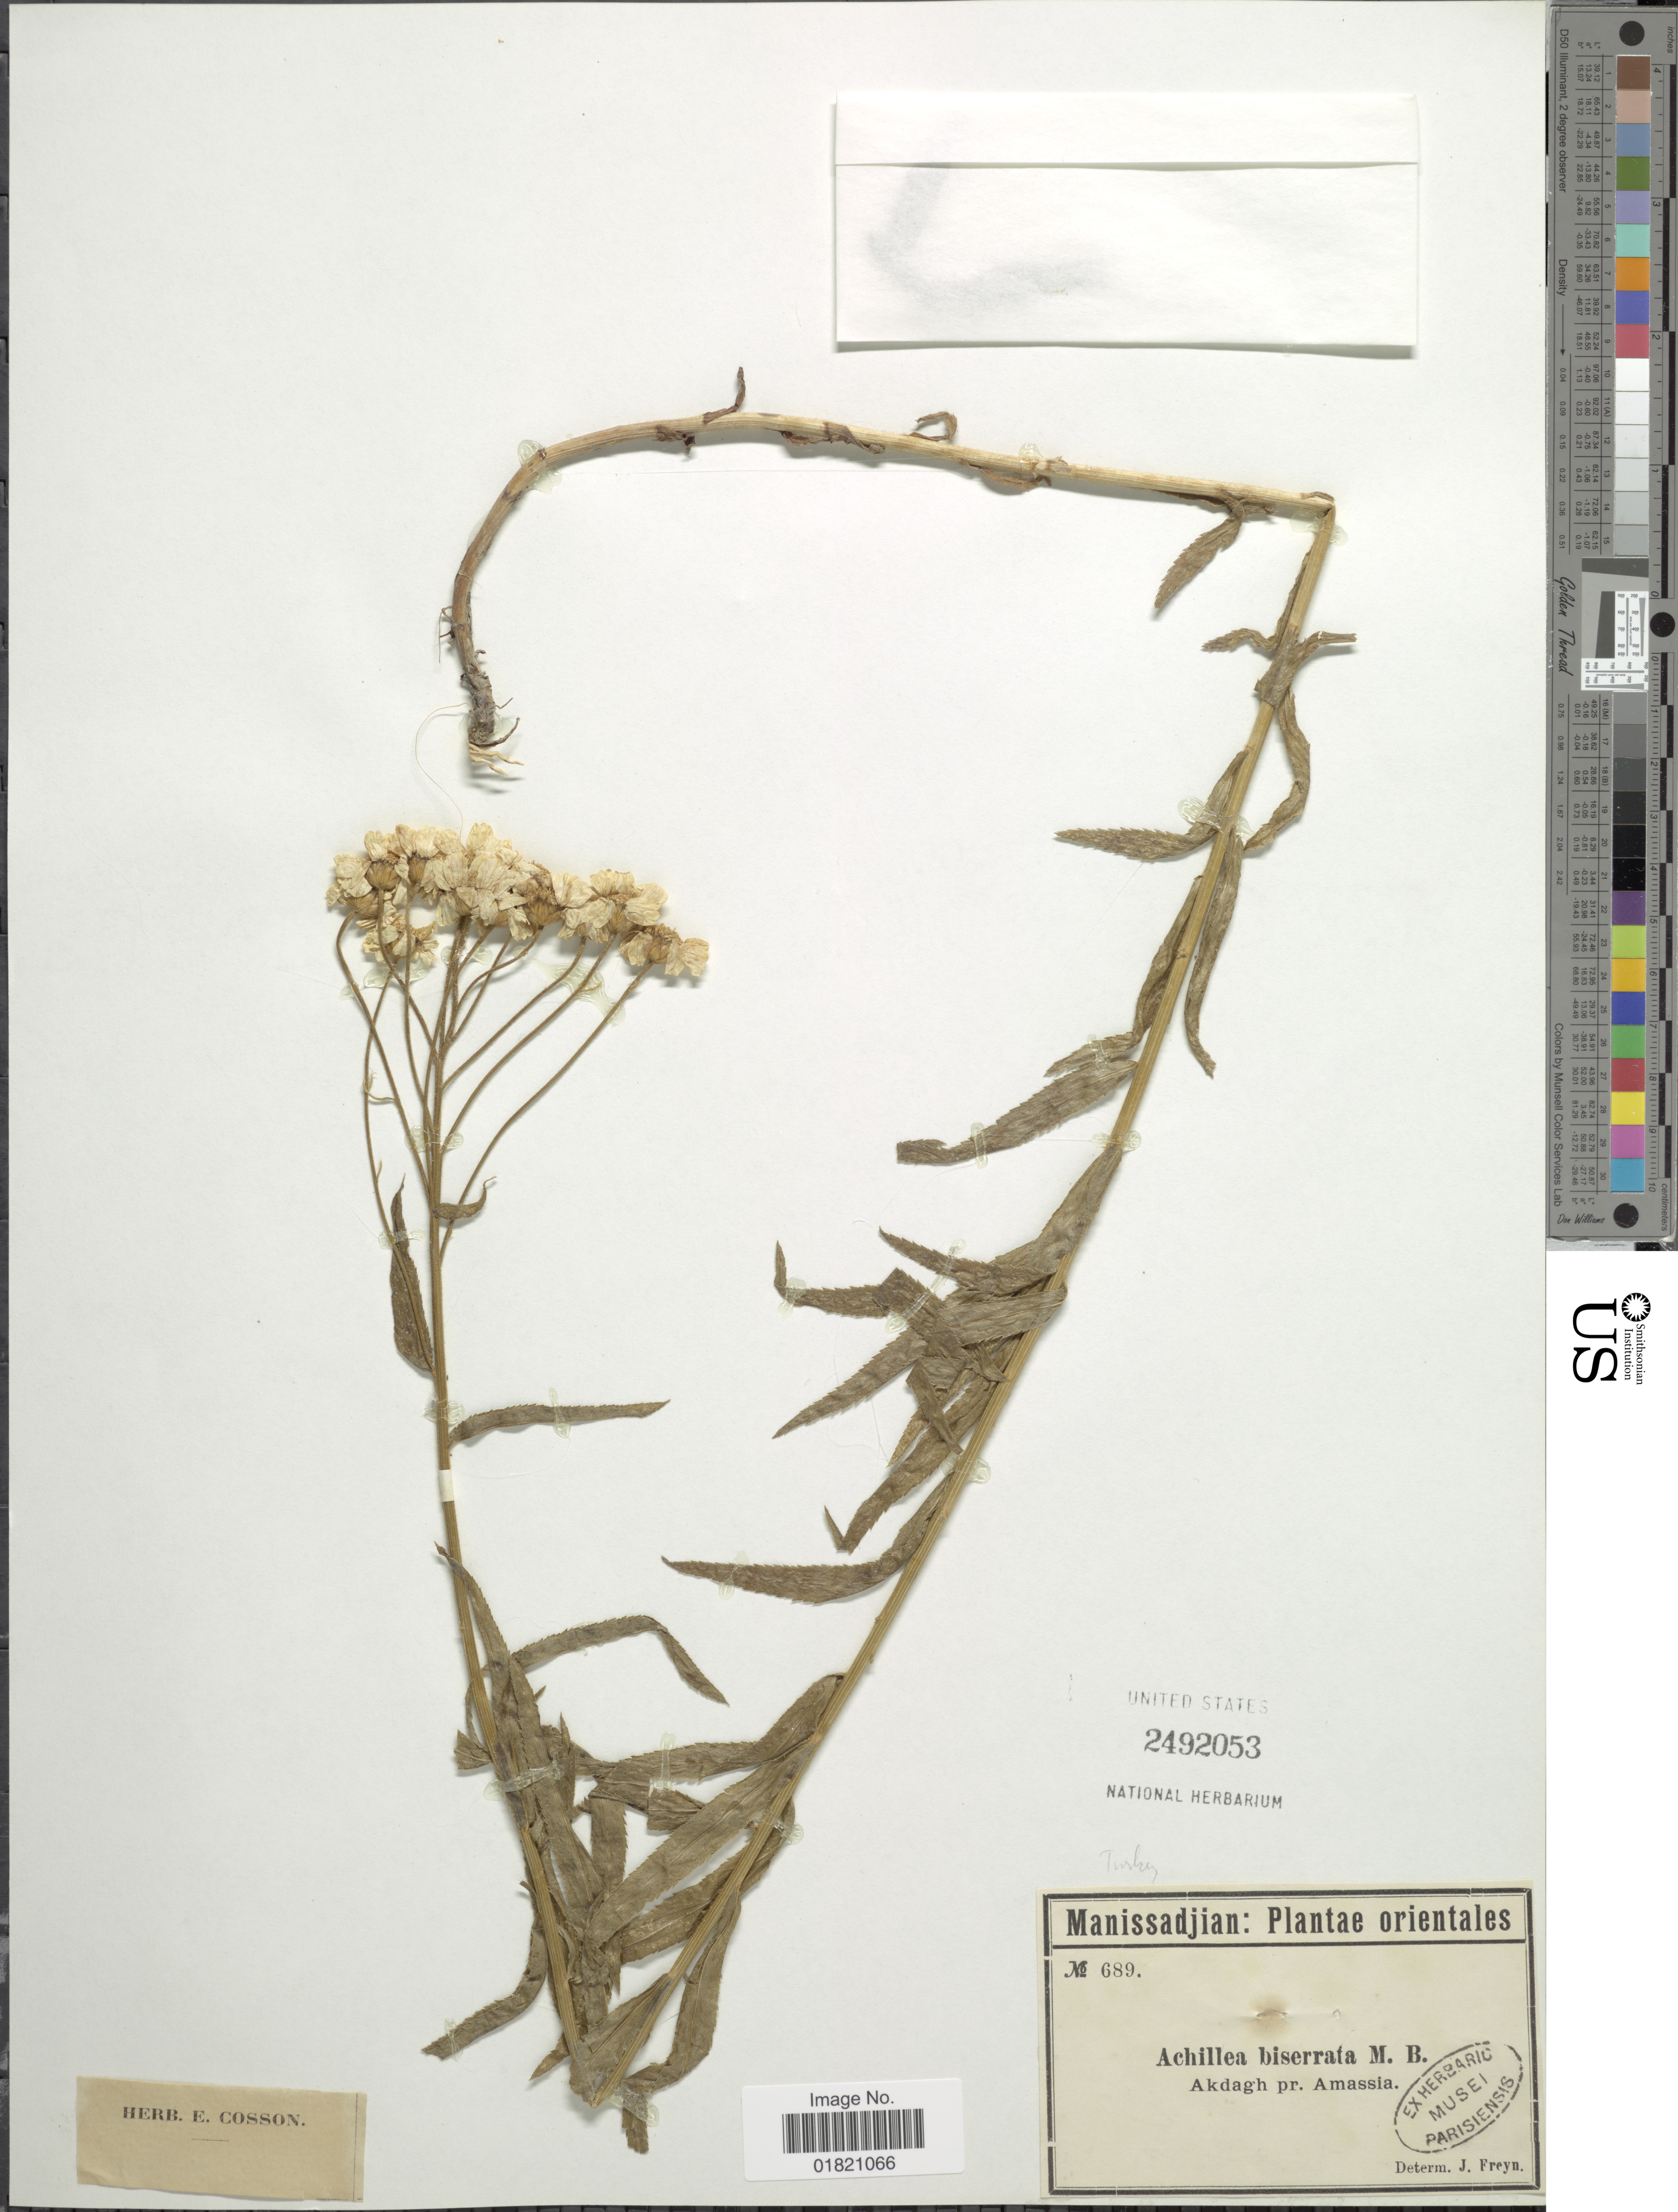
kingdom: Plantae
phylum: Tracheophyta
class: Magnoliopsida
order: Asterales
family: Asteraceae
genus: Achillea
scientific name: Achillea biserrata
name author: M. Bieb.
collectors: -. Manissadjian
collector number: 689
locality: Orientales. Akdagh pr. Amassia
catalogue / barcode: US 2492053